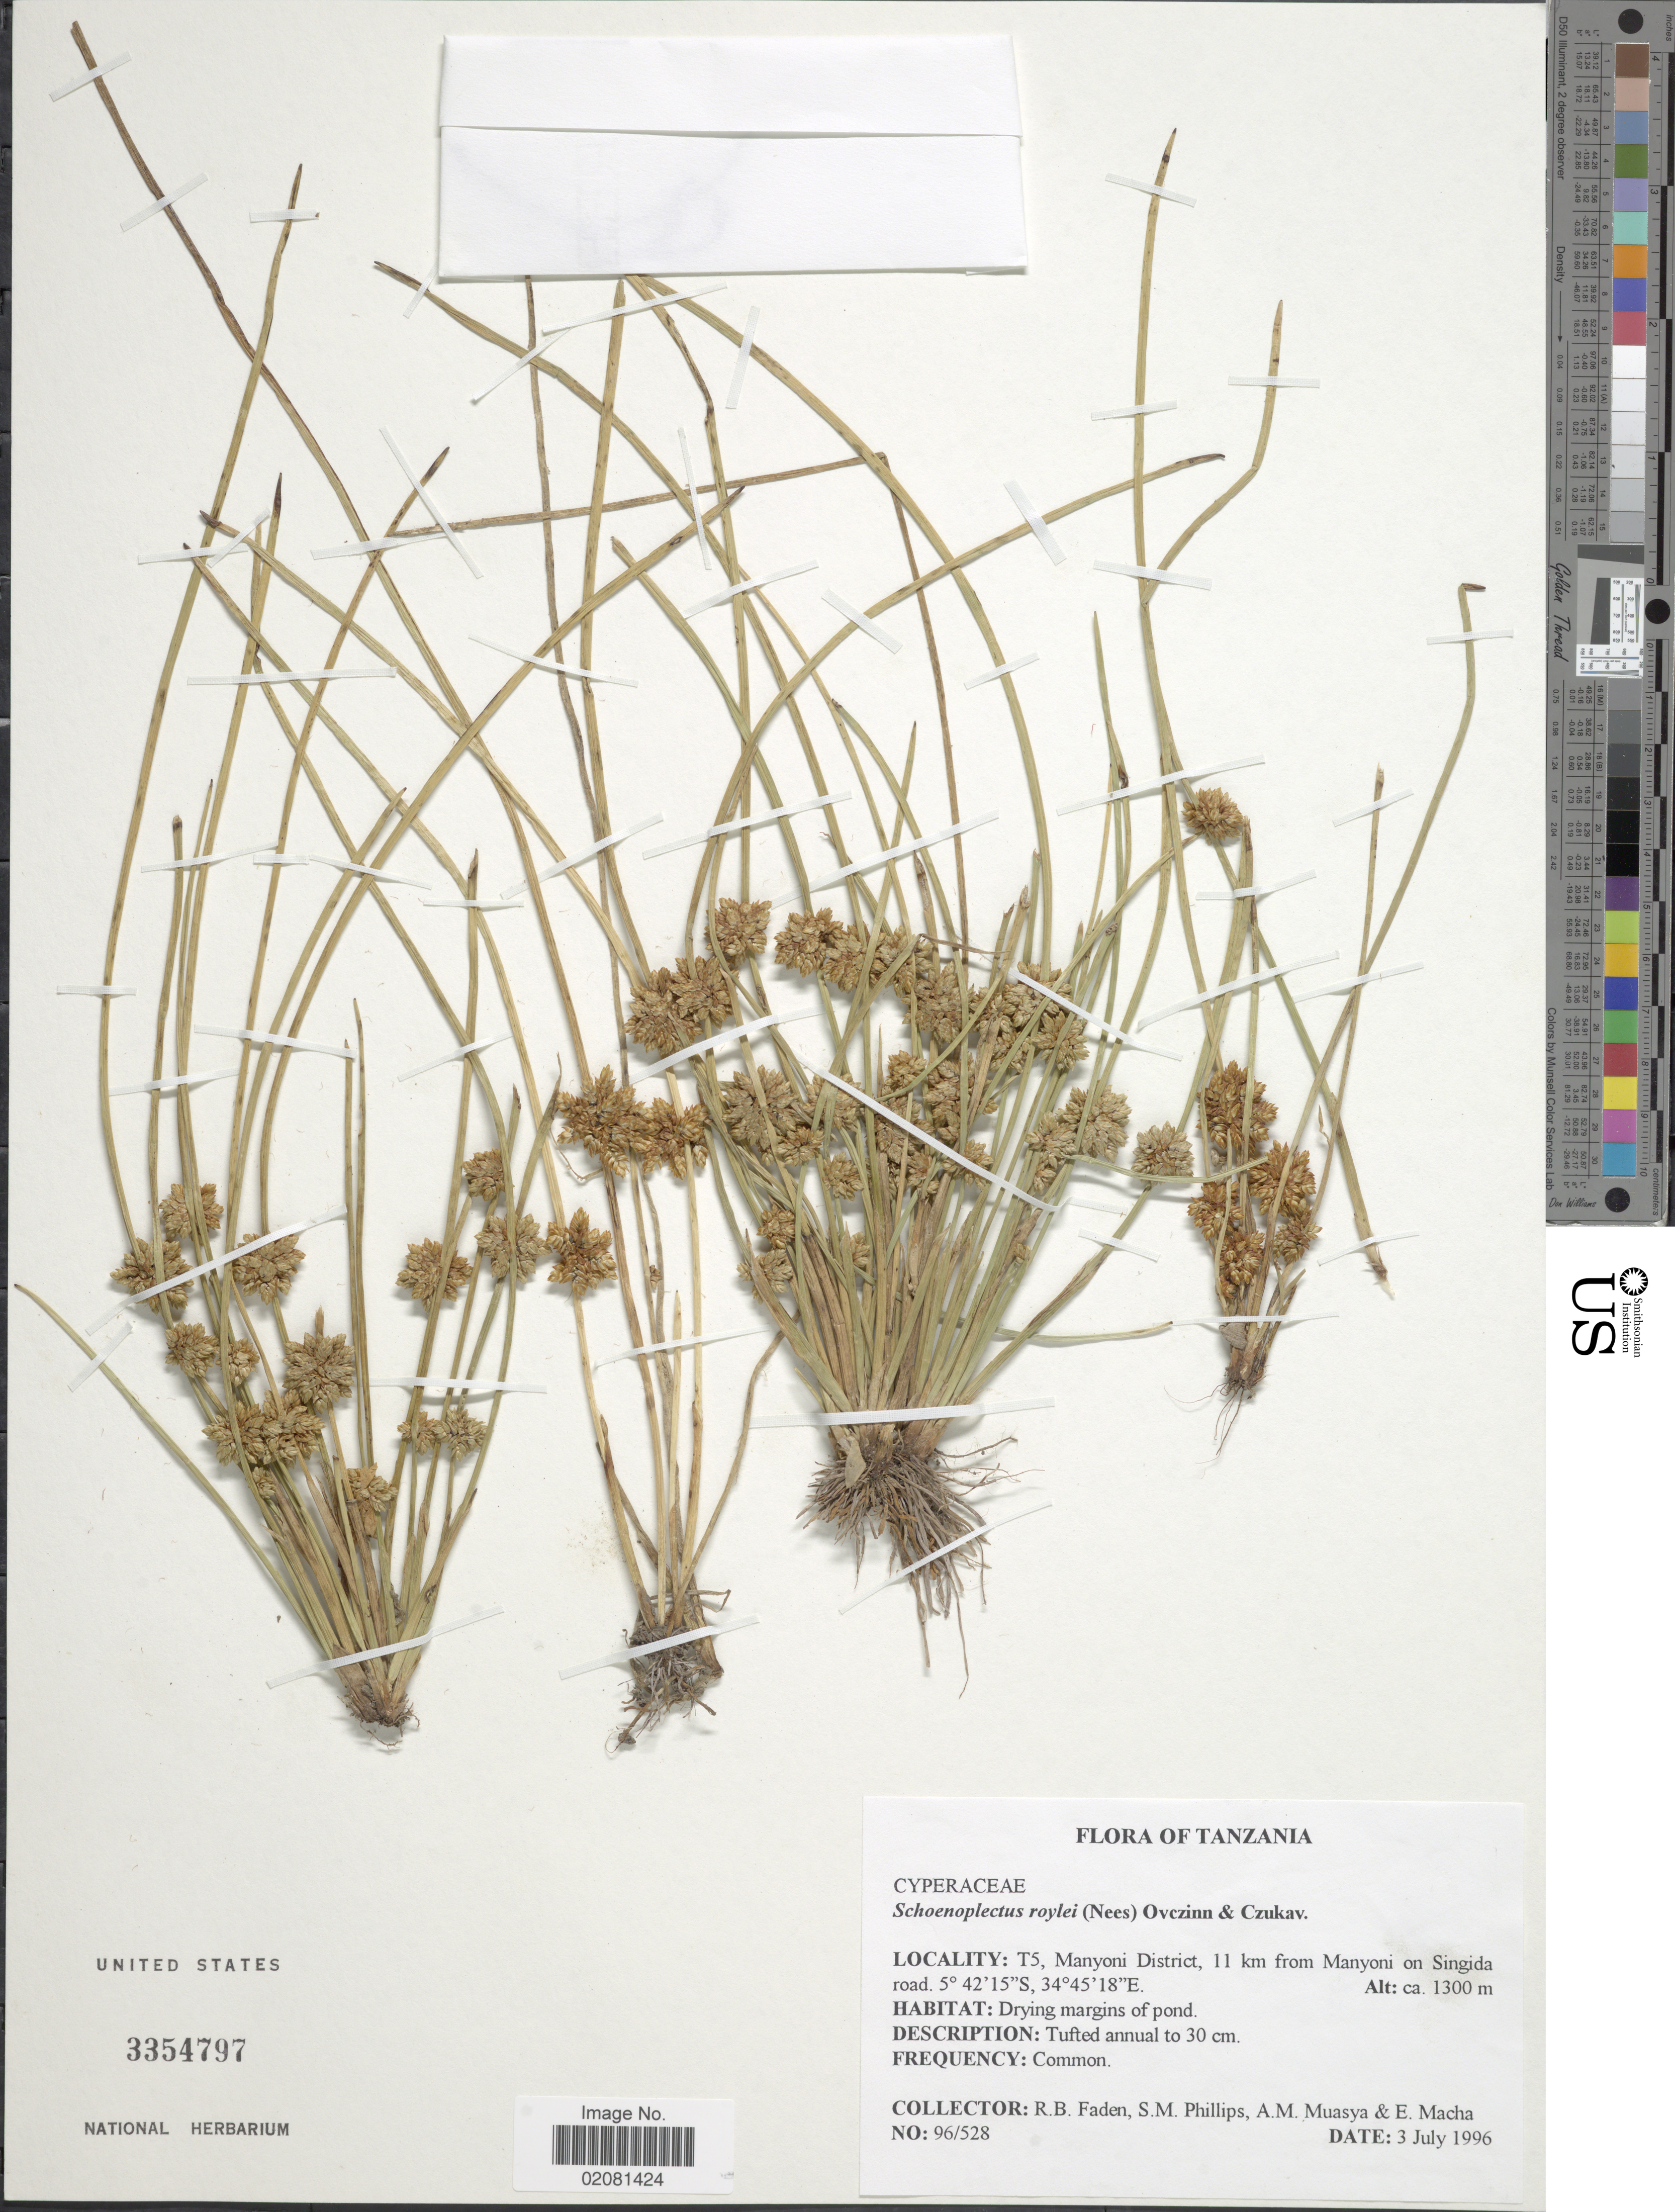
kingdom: Plantae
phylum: Tracheophyta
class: Liliopsida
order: Poales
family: Cyperaceae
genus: Schoenoplectus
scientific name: Schoenoplectus roylei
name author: (Nees) Ovcz. & Czukav.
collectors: R. B. Faden, S. M. Phillips, A. Muasya & E. Macha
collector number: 96/528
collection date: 1996-07-03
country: Tanzania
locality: T5, Manyoni District, 11 km from Manyoni on Singida road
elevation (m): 1300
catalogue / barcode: US 3354797